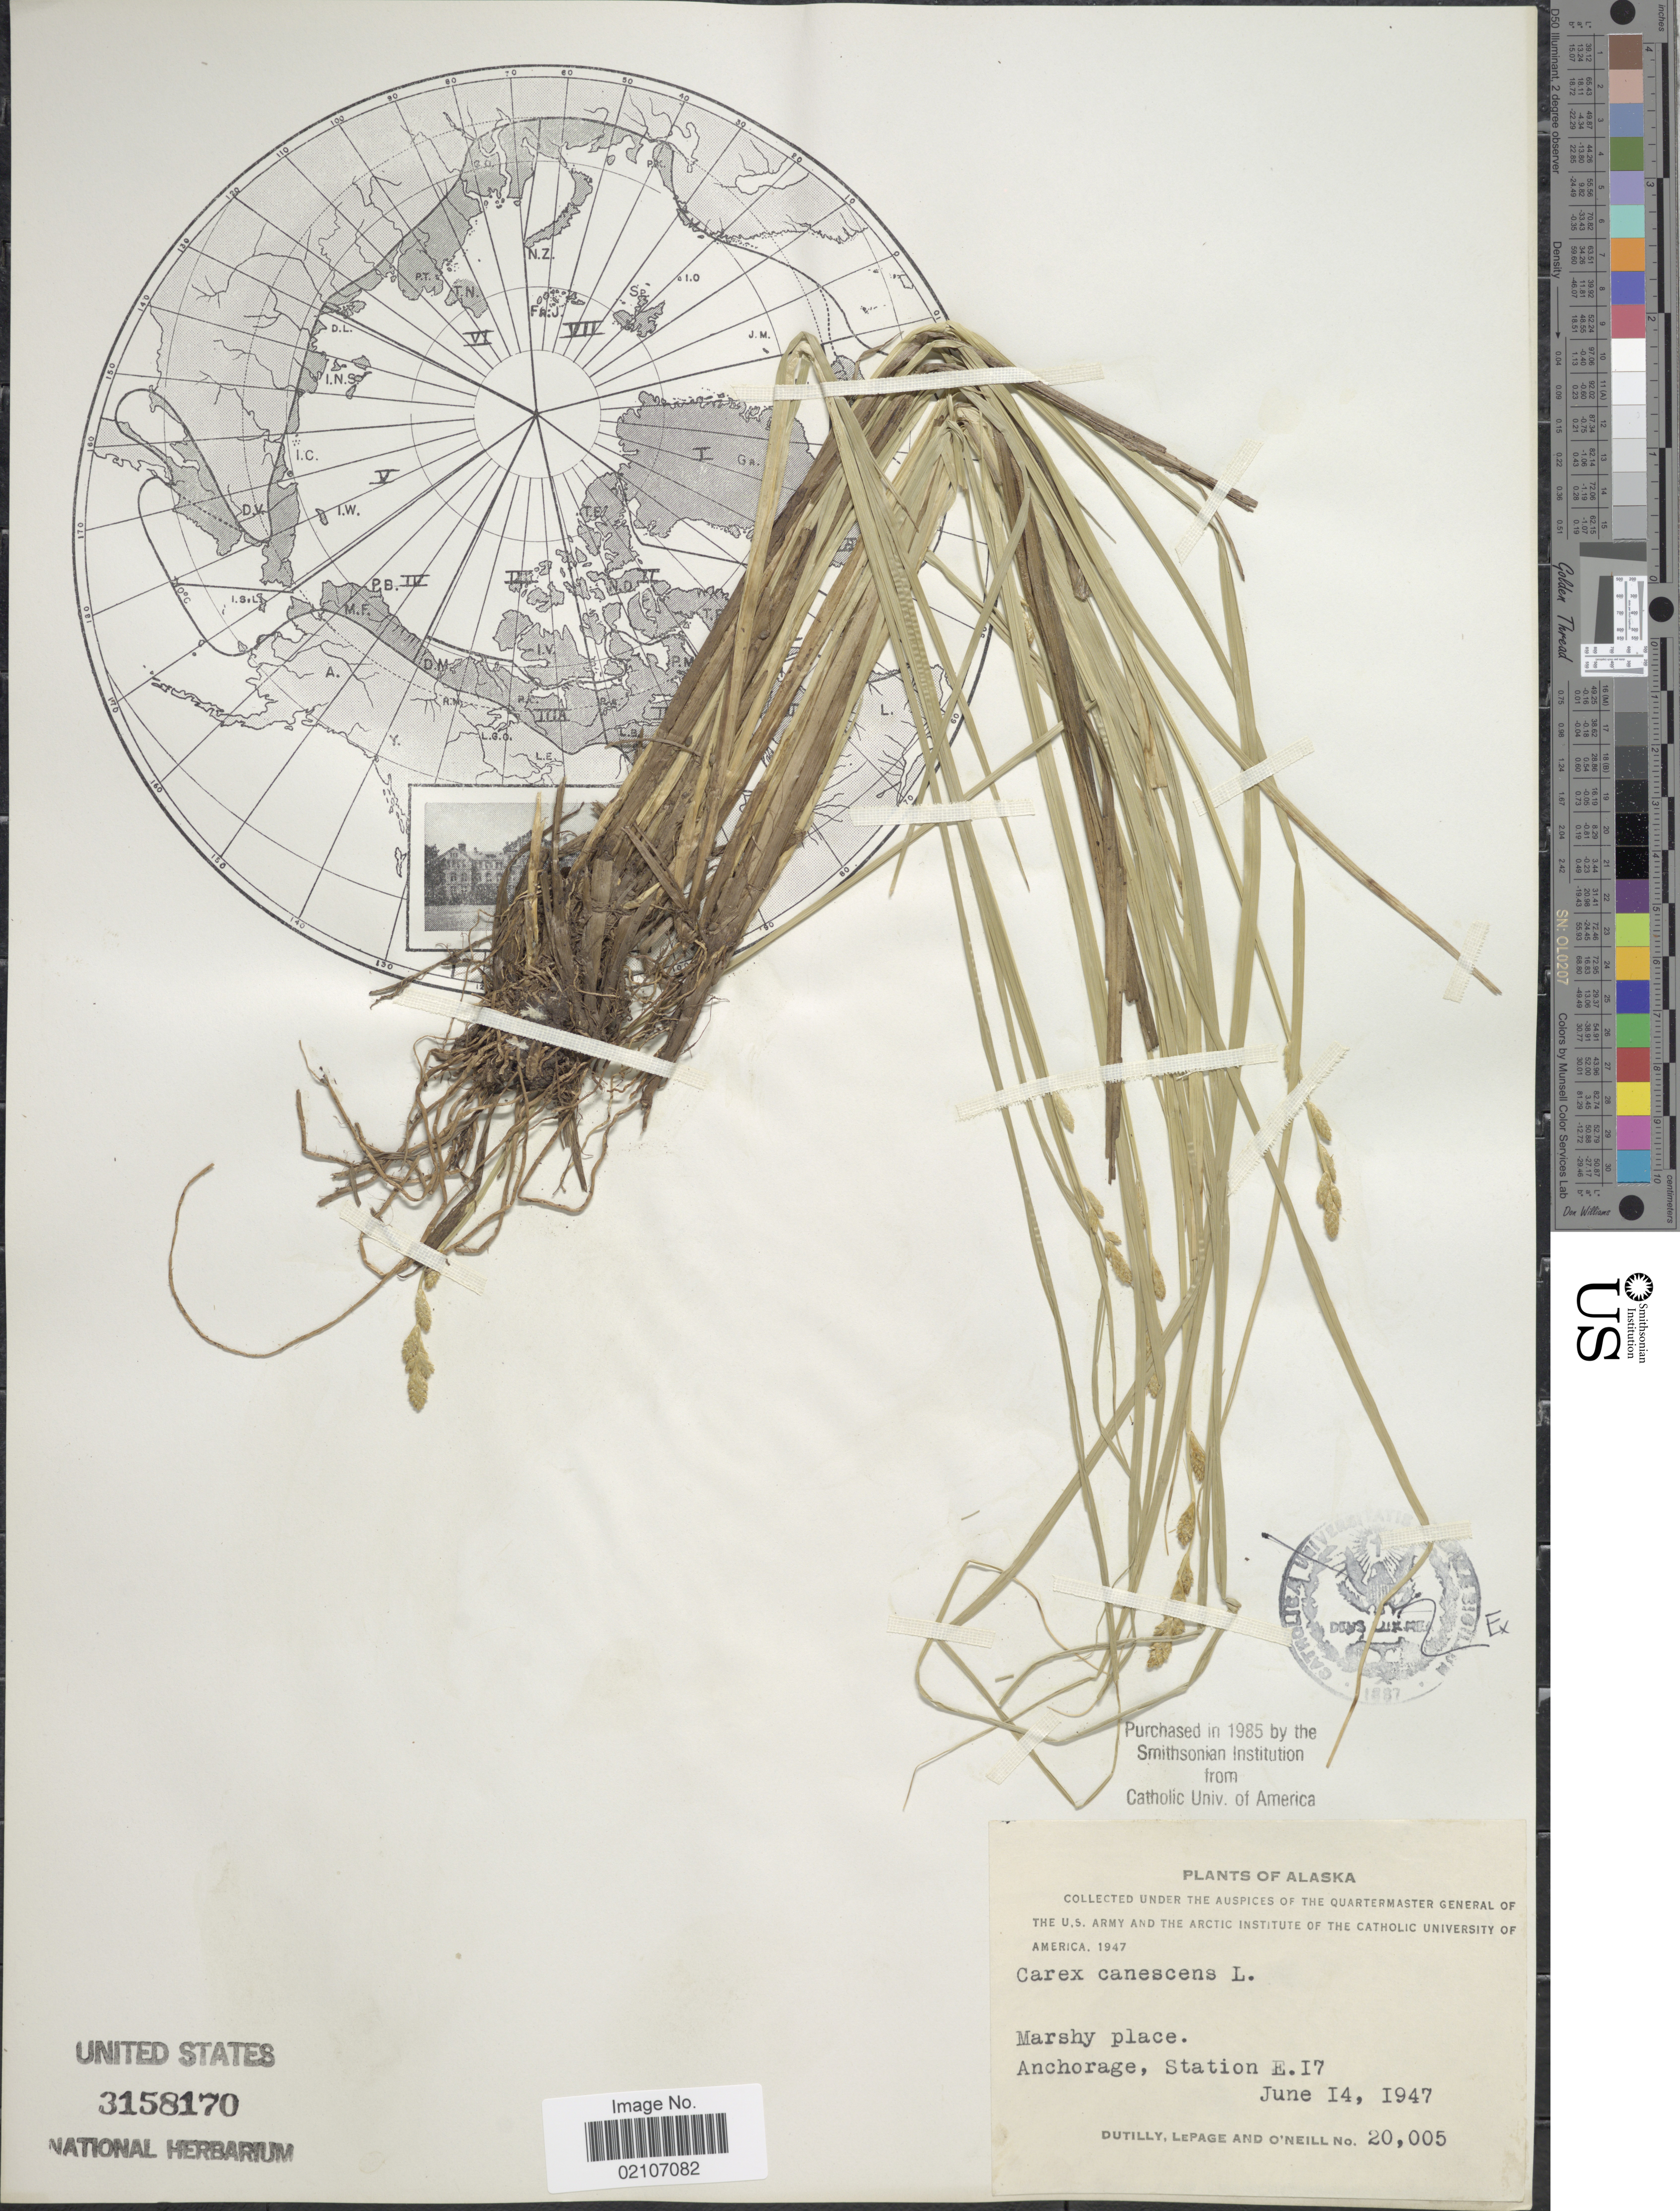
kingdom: Plantae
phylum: Tracheophyta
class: Liliopsida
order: Poales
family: Cyperaceae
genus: Carex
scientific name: Carex canescens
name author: L.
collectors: -. Dutilly, -. LePage & O'Neil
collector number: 20005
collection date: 1947-06-14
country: United States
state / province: Alaska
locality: Anchorage, Station E 17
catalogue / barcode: US 3158170